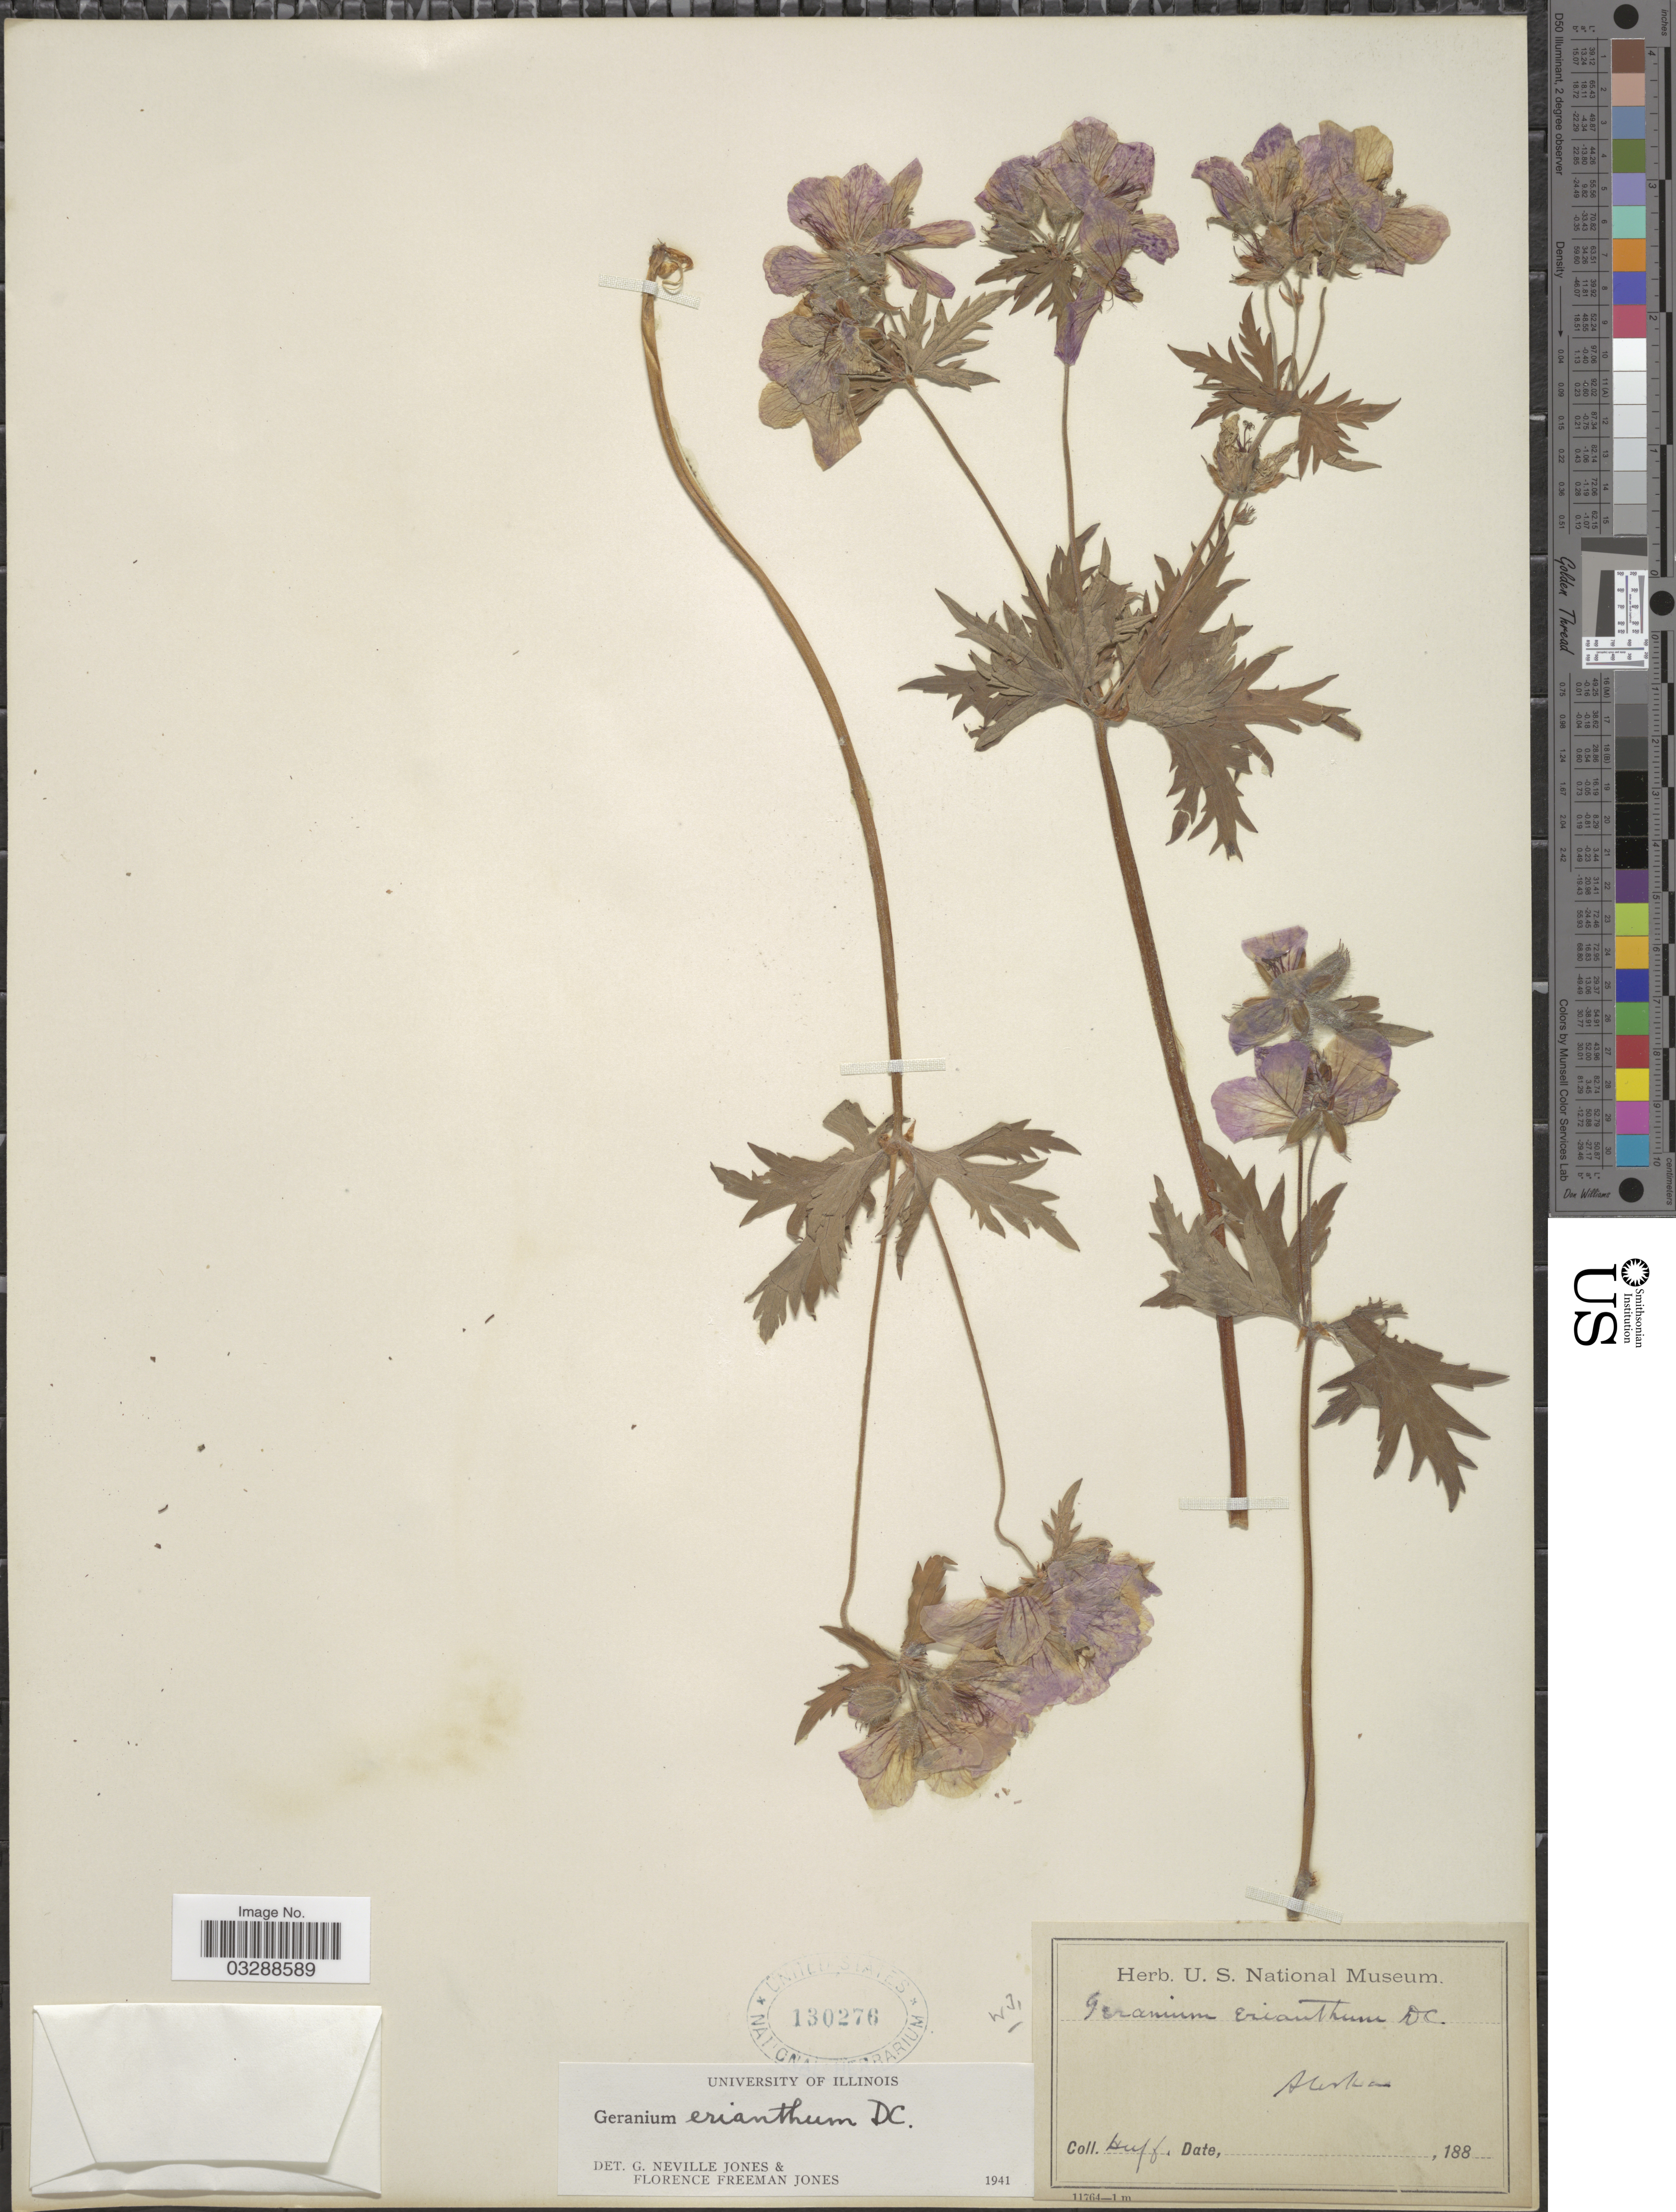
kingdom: Plantae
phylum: Tracheophyta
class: Magnoliopsida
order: Geraniales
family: Geraniaceae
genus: Geranium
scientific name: Geranium erianthum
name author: DC.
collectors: -. Huff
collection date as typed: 188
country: United States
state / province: Alaska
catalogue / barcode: US 130276